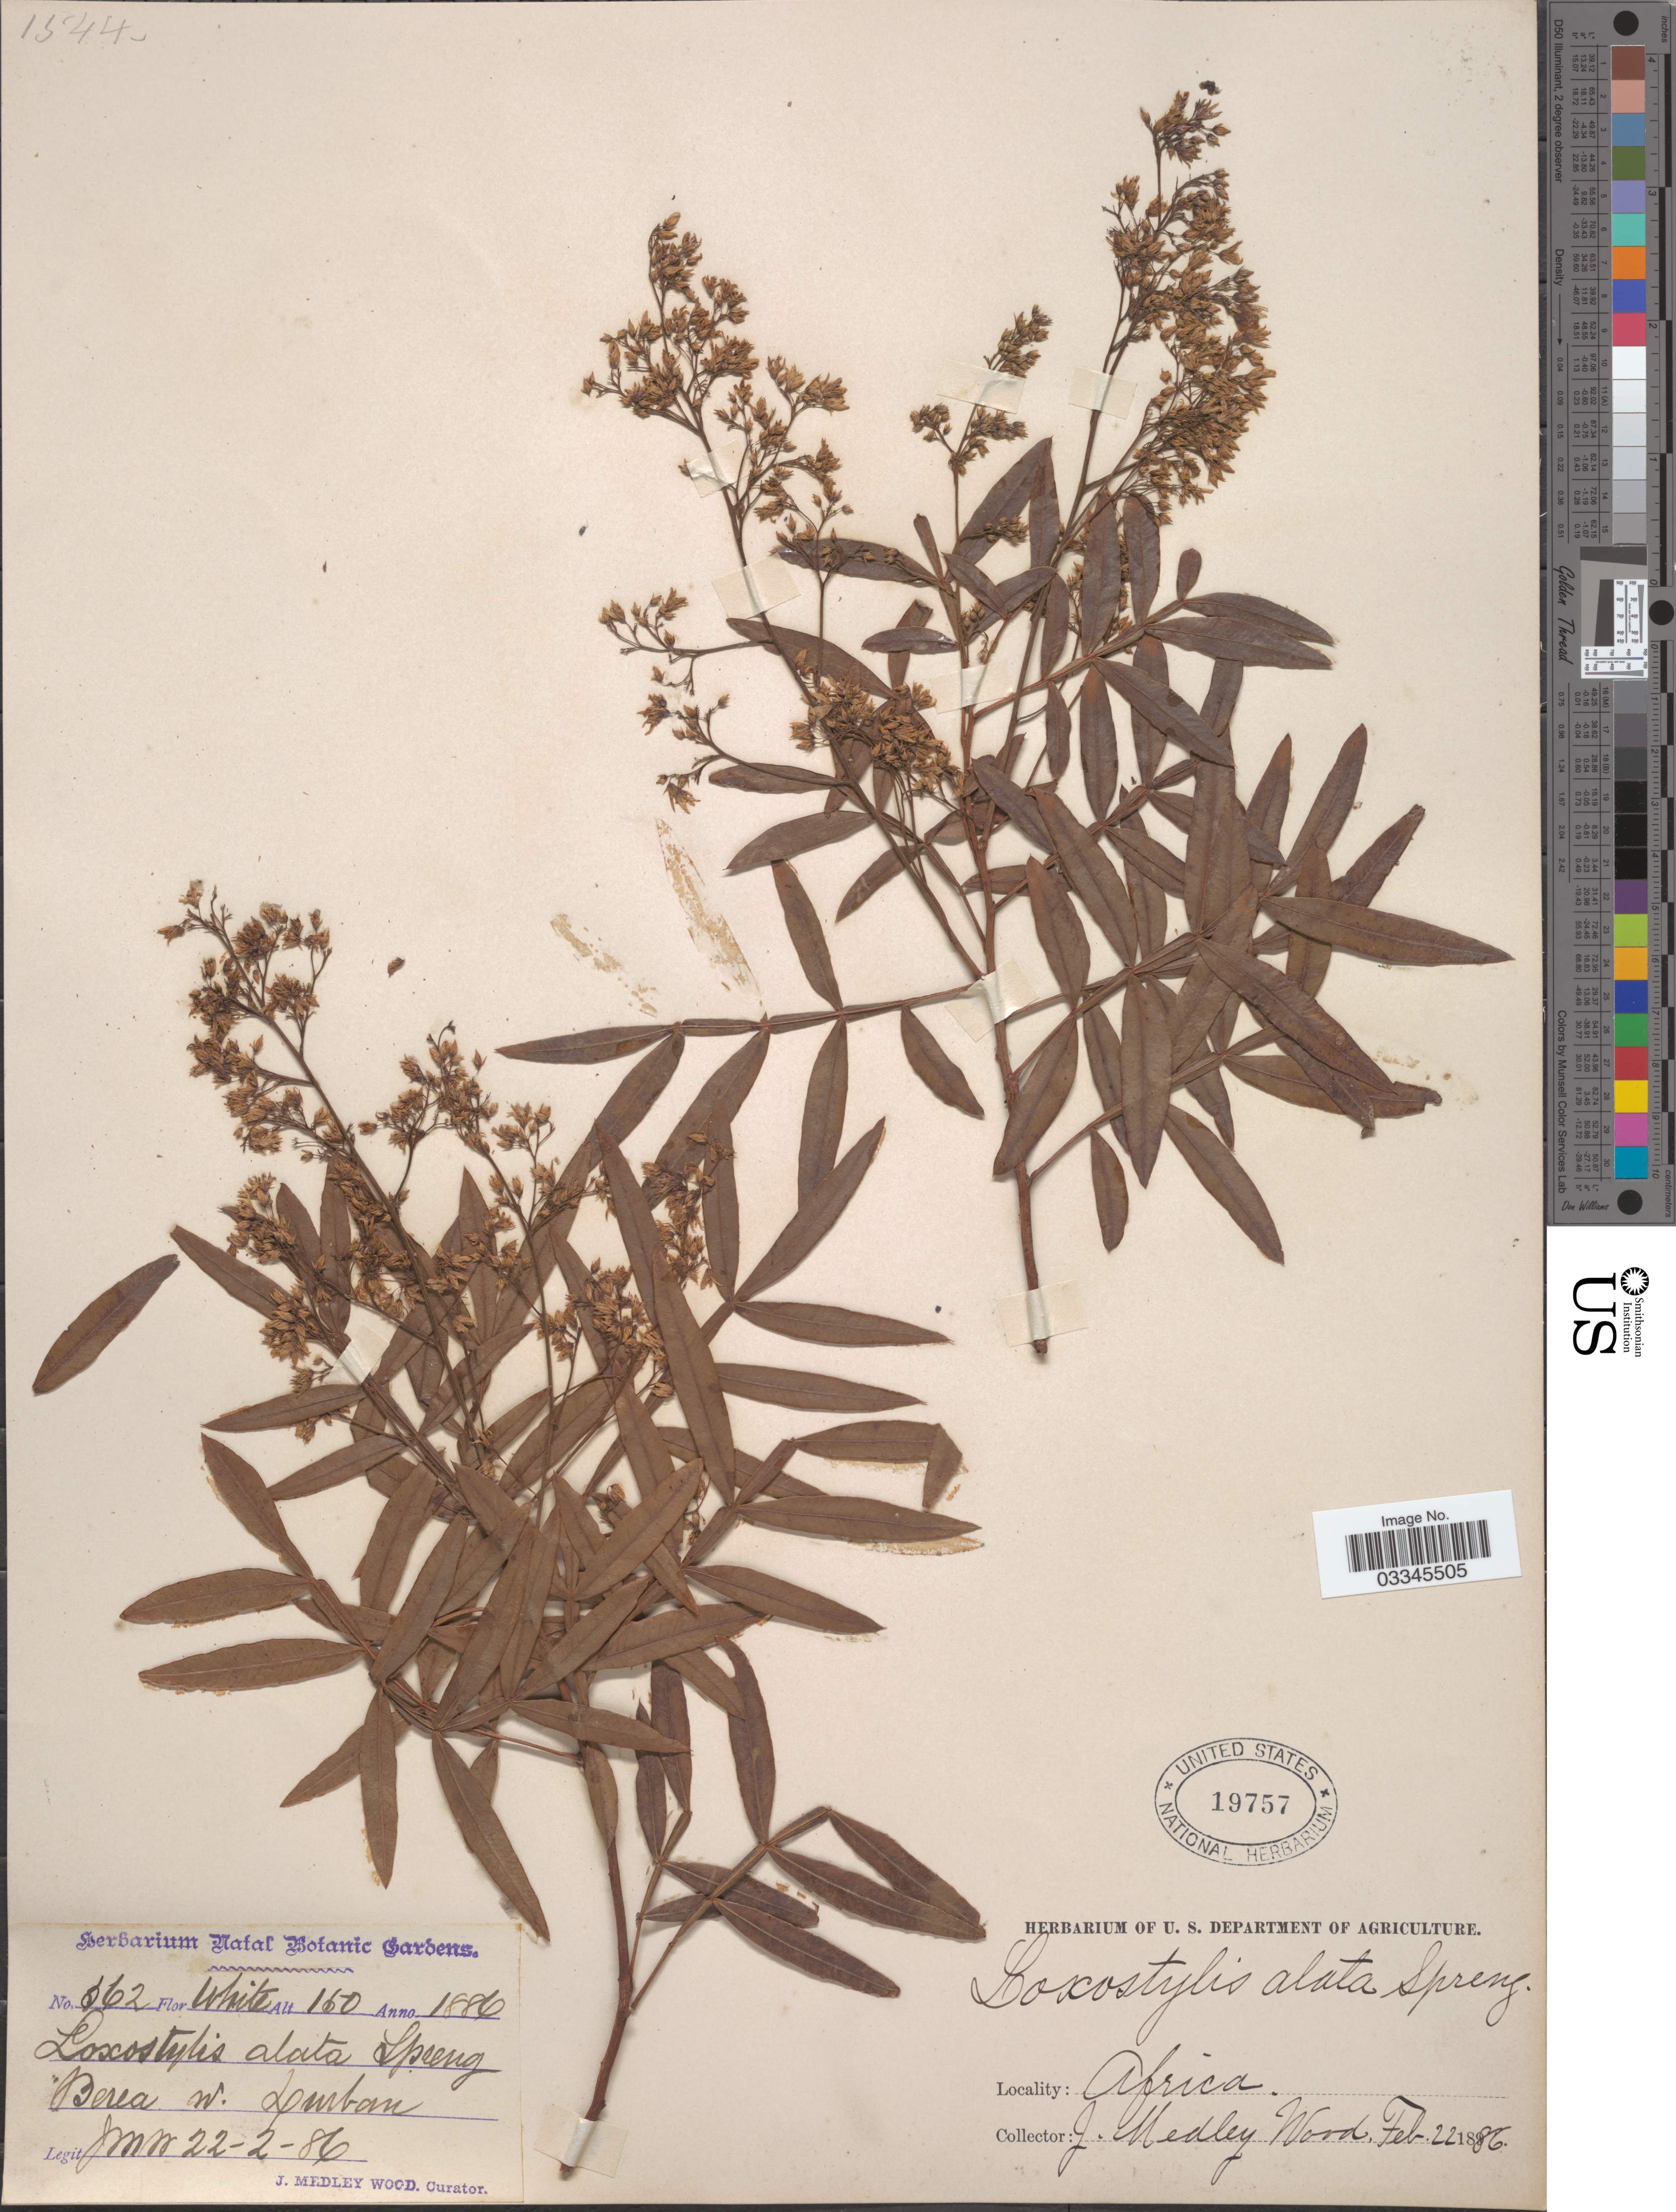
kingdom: Plantae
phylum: Tracheophyta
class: Magnoliopsida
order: Sapindales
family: Anacardiaceae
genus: Loxostylis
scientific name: Loxostylis alata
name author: A. Spreng. ex Rchb.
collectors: J. M. Wood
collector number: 562*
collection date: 1886-02-22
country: South Africa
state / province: KwaZulu-Natal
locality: Berea w. Durban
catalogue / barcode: US 19757